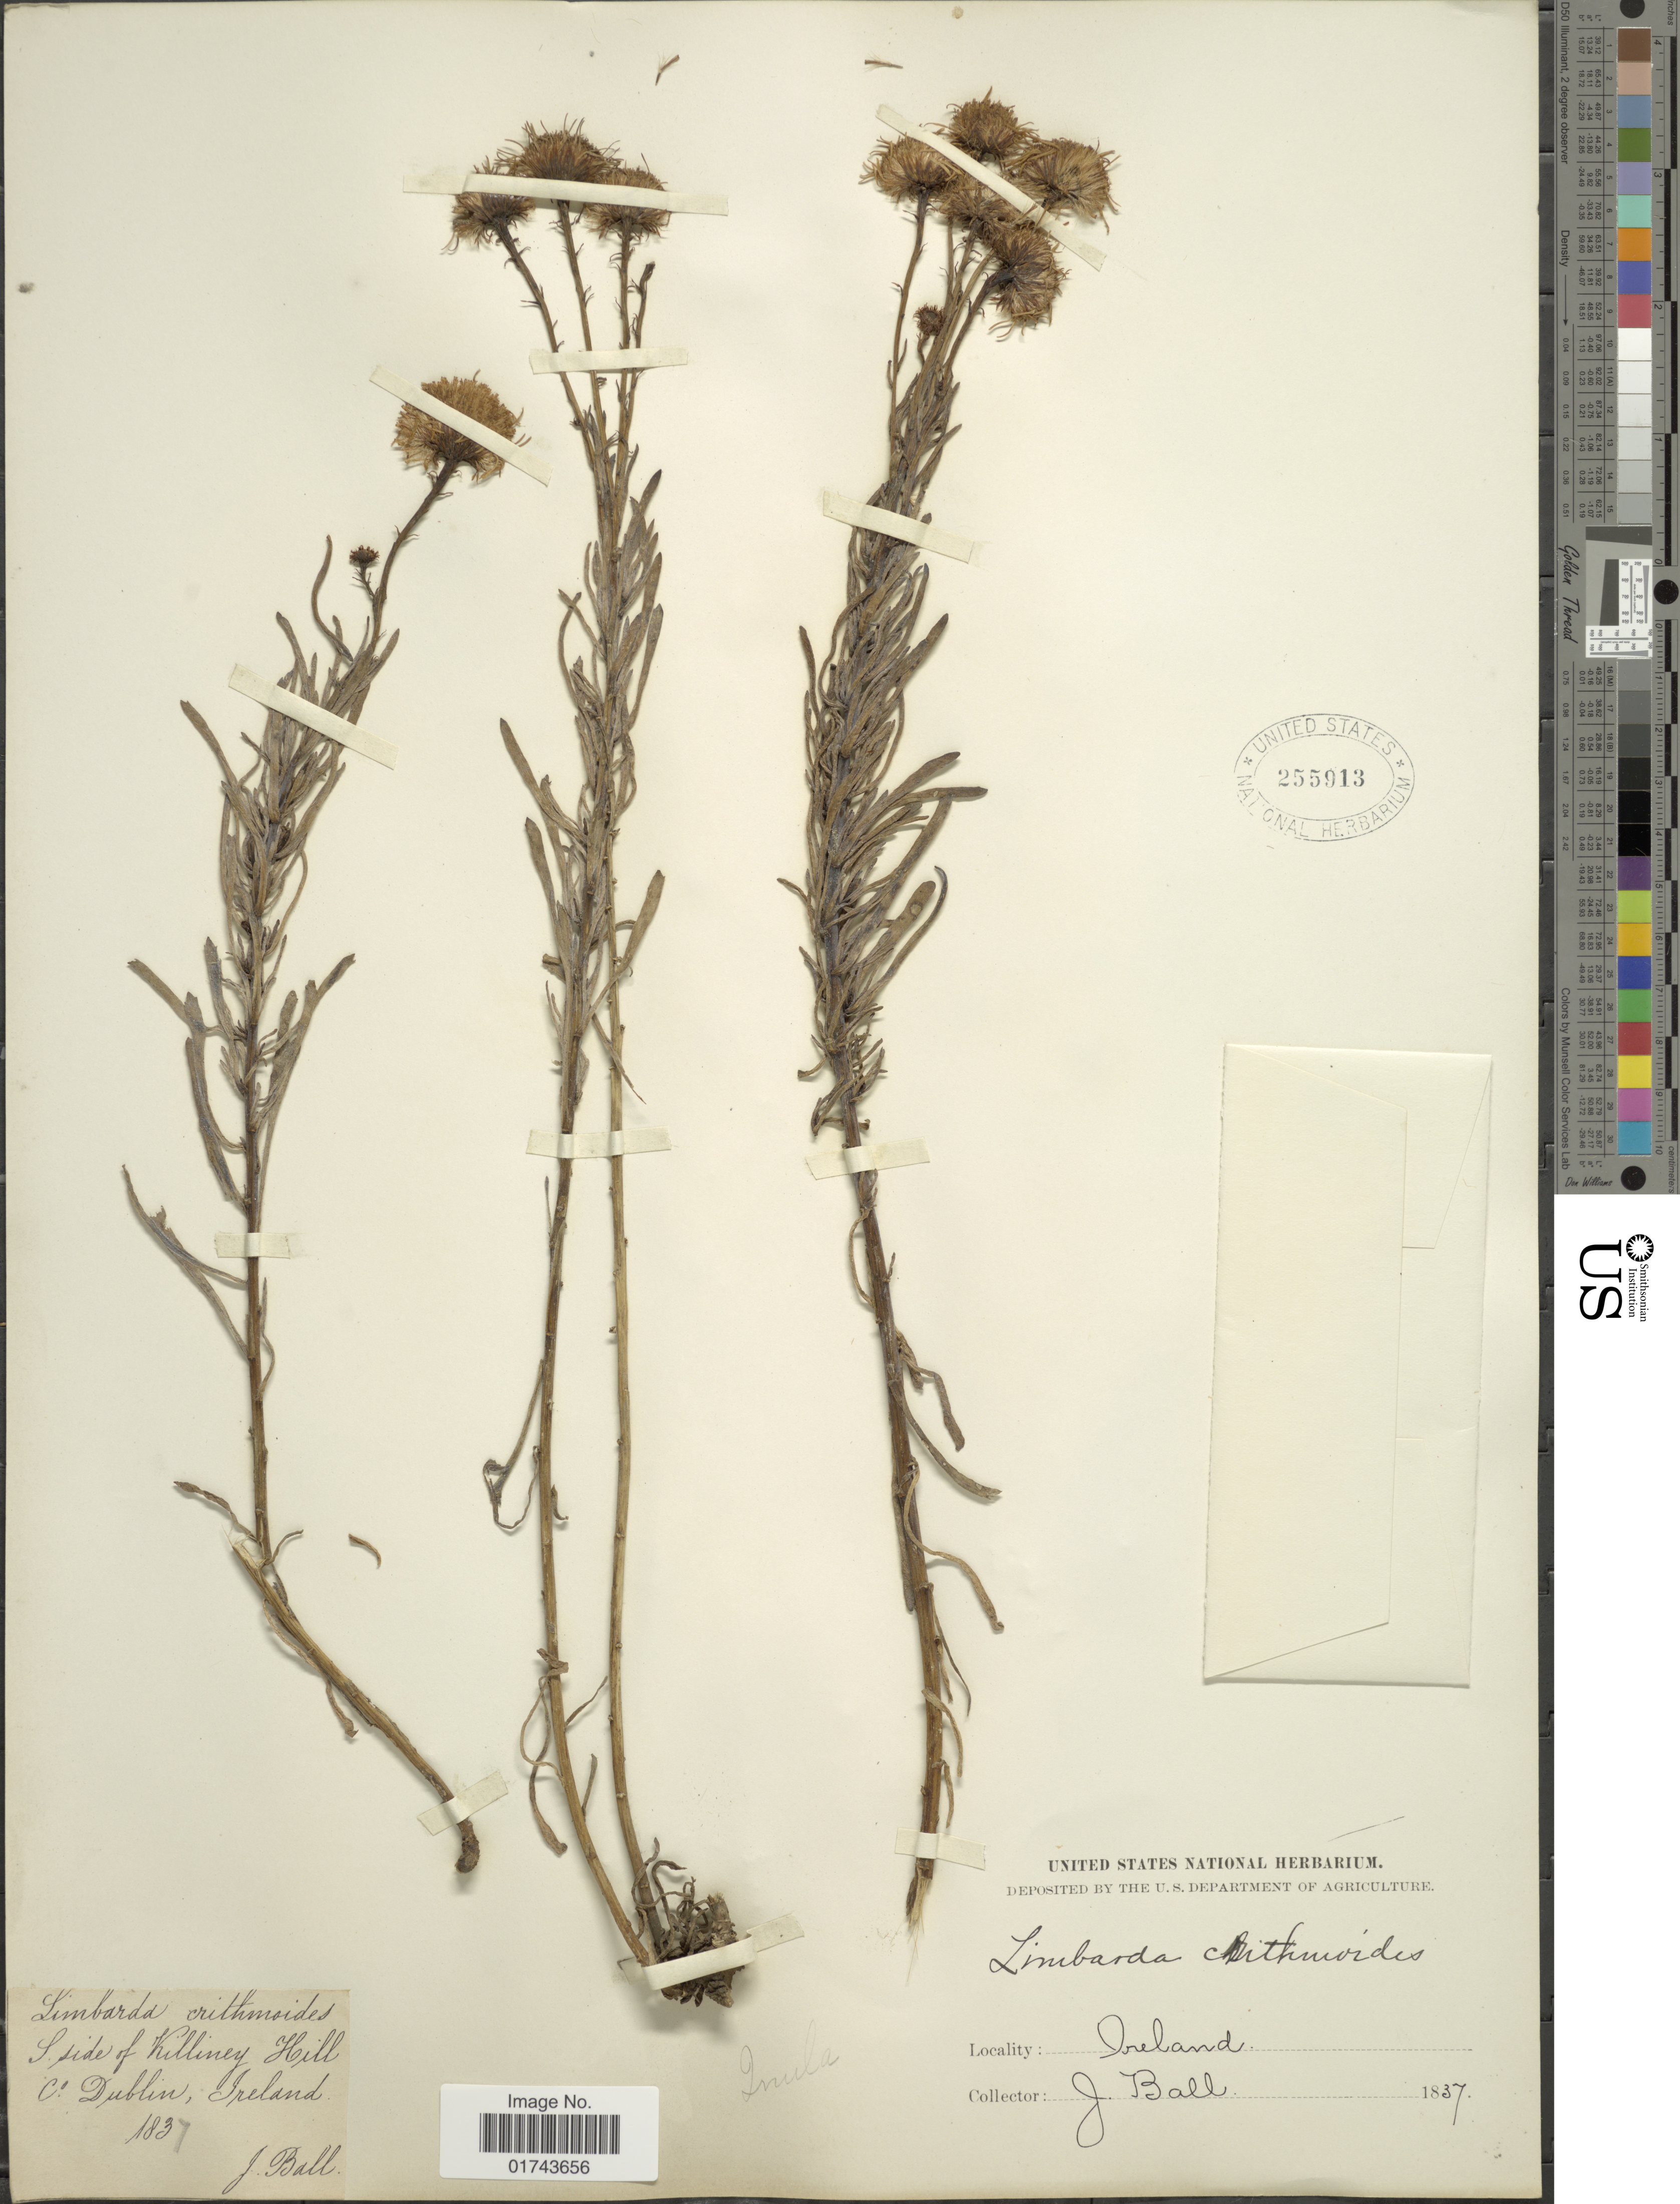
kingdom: Plantae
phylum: Tracheophyta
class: Magnoliopsida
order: Asterales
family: Asteraceae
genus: Inula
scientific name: Inula crithmoides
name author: L.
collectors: J. Ball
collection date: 1837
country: Ireland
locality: S. side of Killiney Hill C. Dublin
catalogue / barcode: US 255913